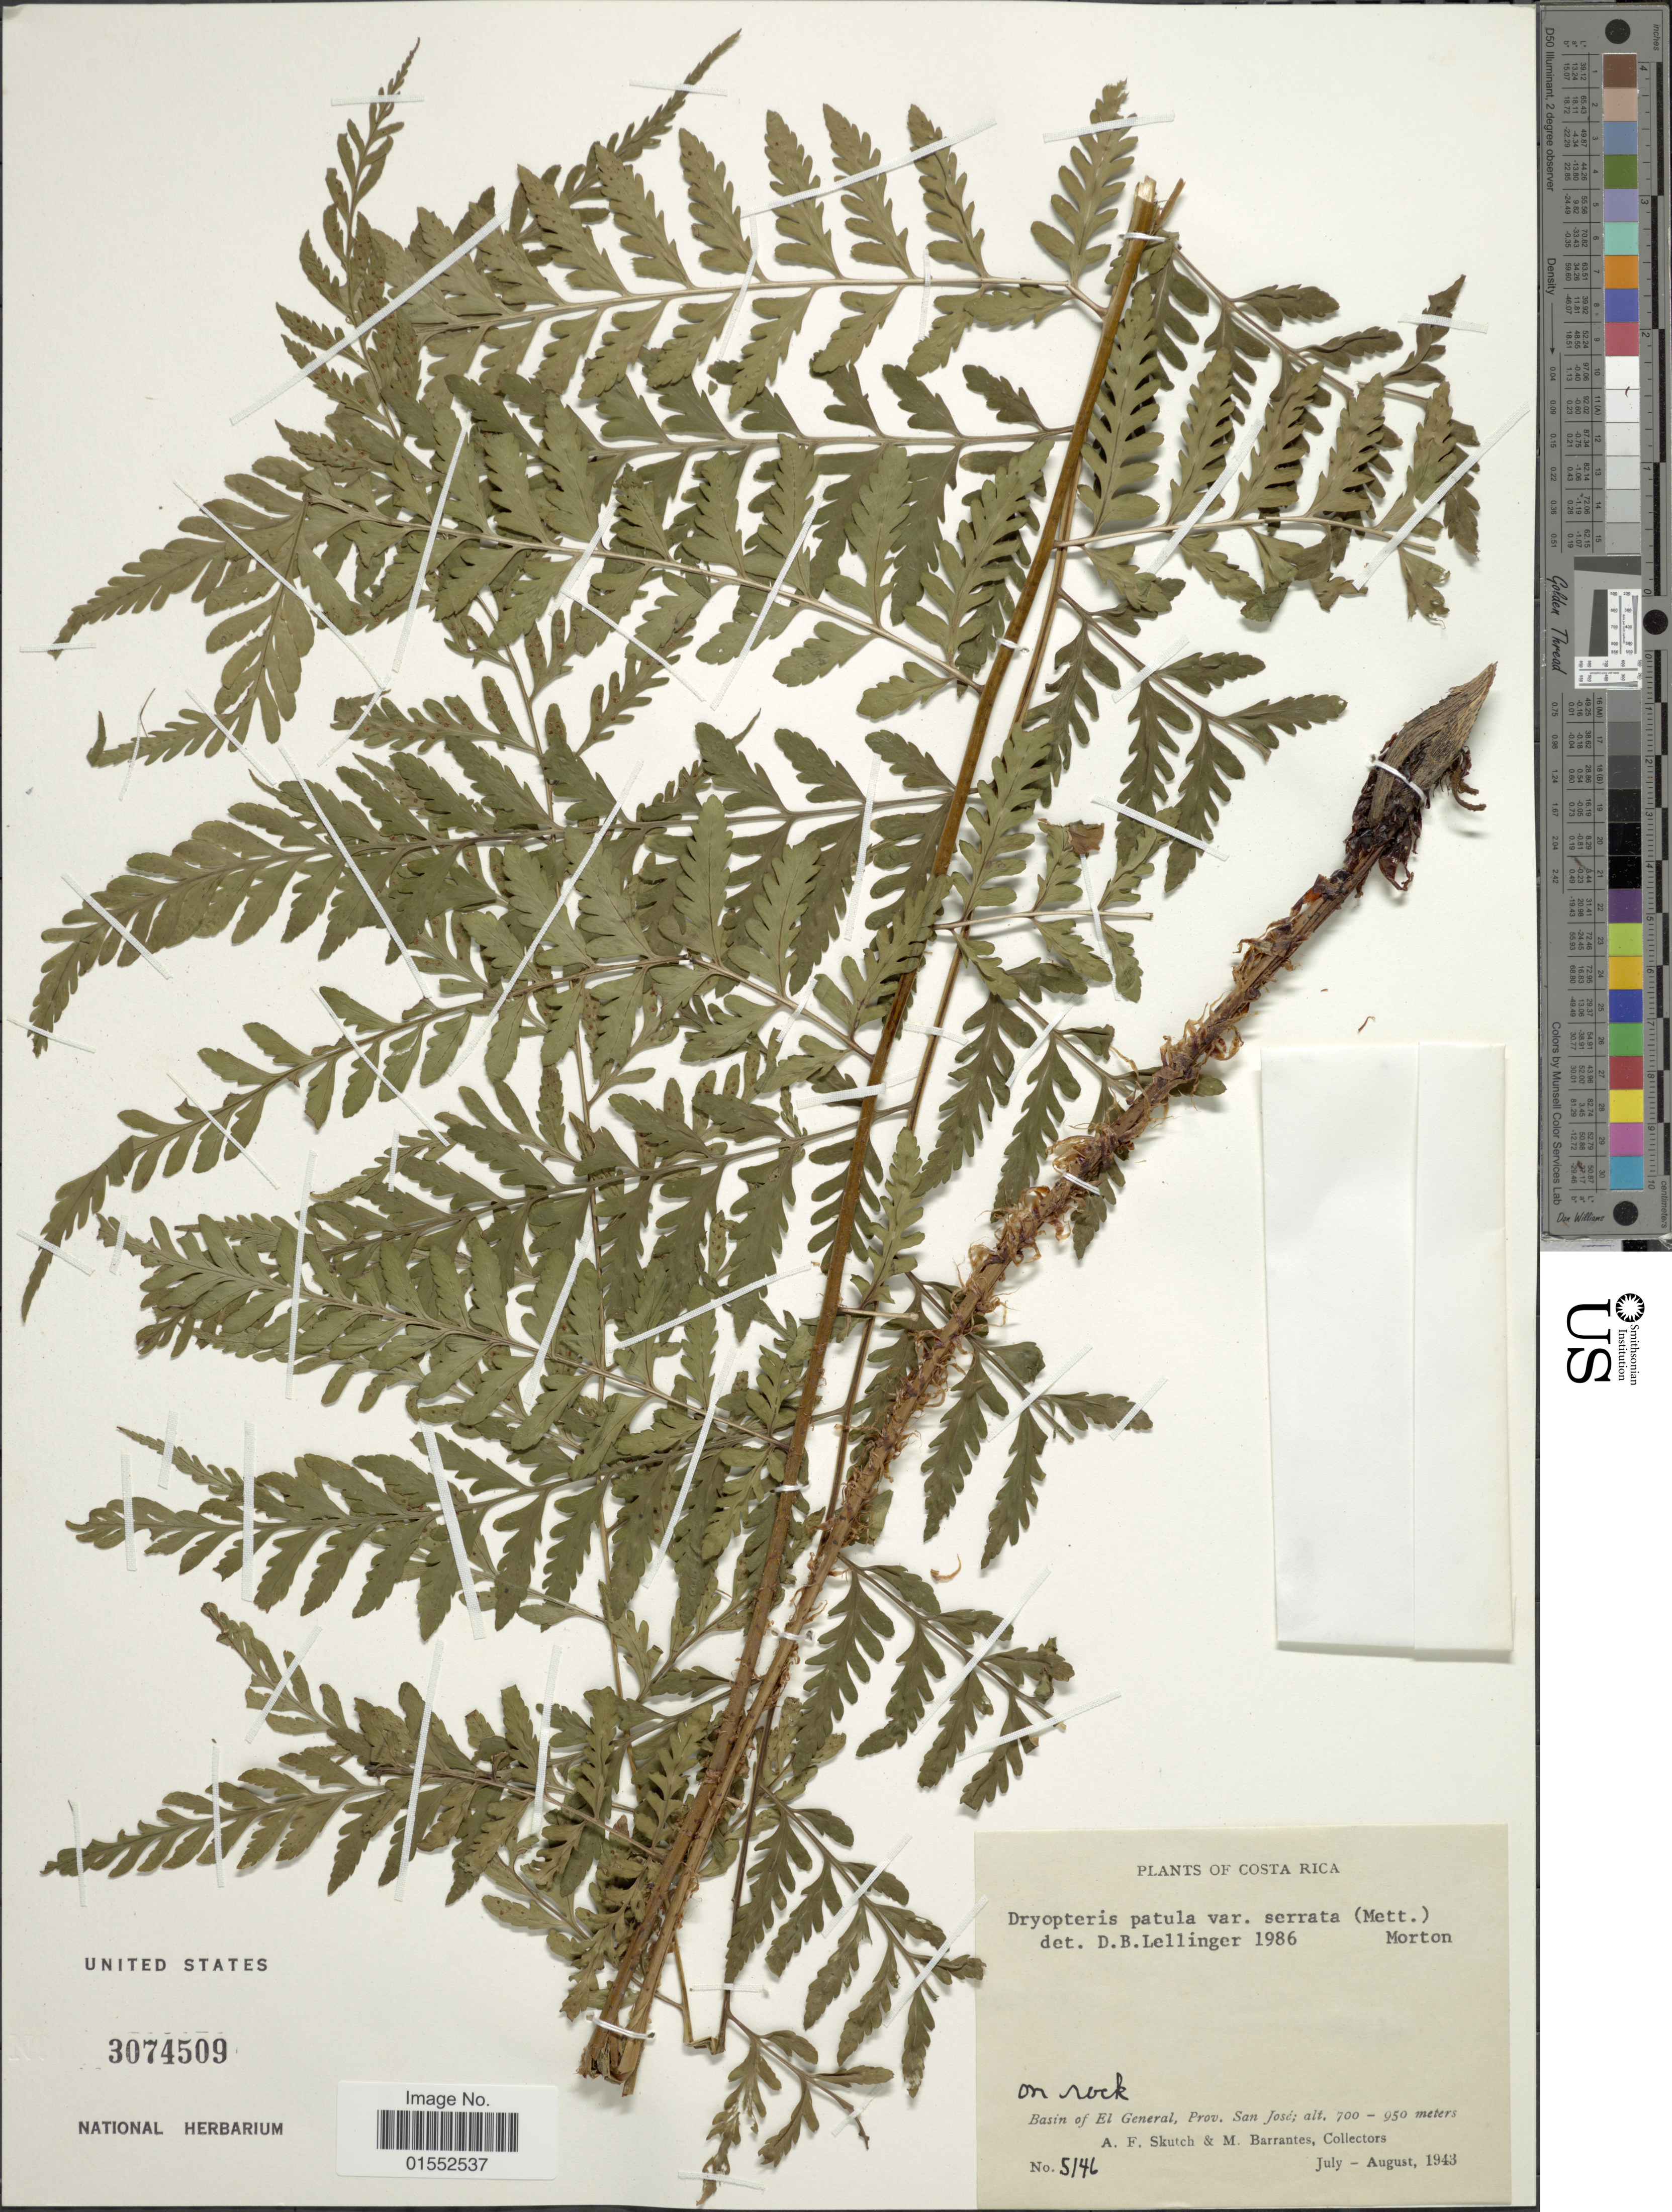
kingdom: Plantae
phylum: Tracheophyta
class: Polypodiopsida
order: Polypodiales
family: Dryopteridaceae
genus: Dryopteris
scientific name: Dryopteris patula var. serrata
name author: (Mett.) C.V. Morton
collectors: A. F. Skutch & M. Barrantes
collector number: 5146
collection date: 1943-07/1943-08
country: Costa Rica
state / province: San José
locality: Costa Rica. Basin of El General, Prov. San Jose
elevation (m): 700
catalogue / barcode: US 3074509